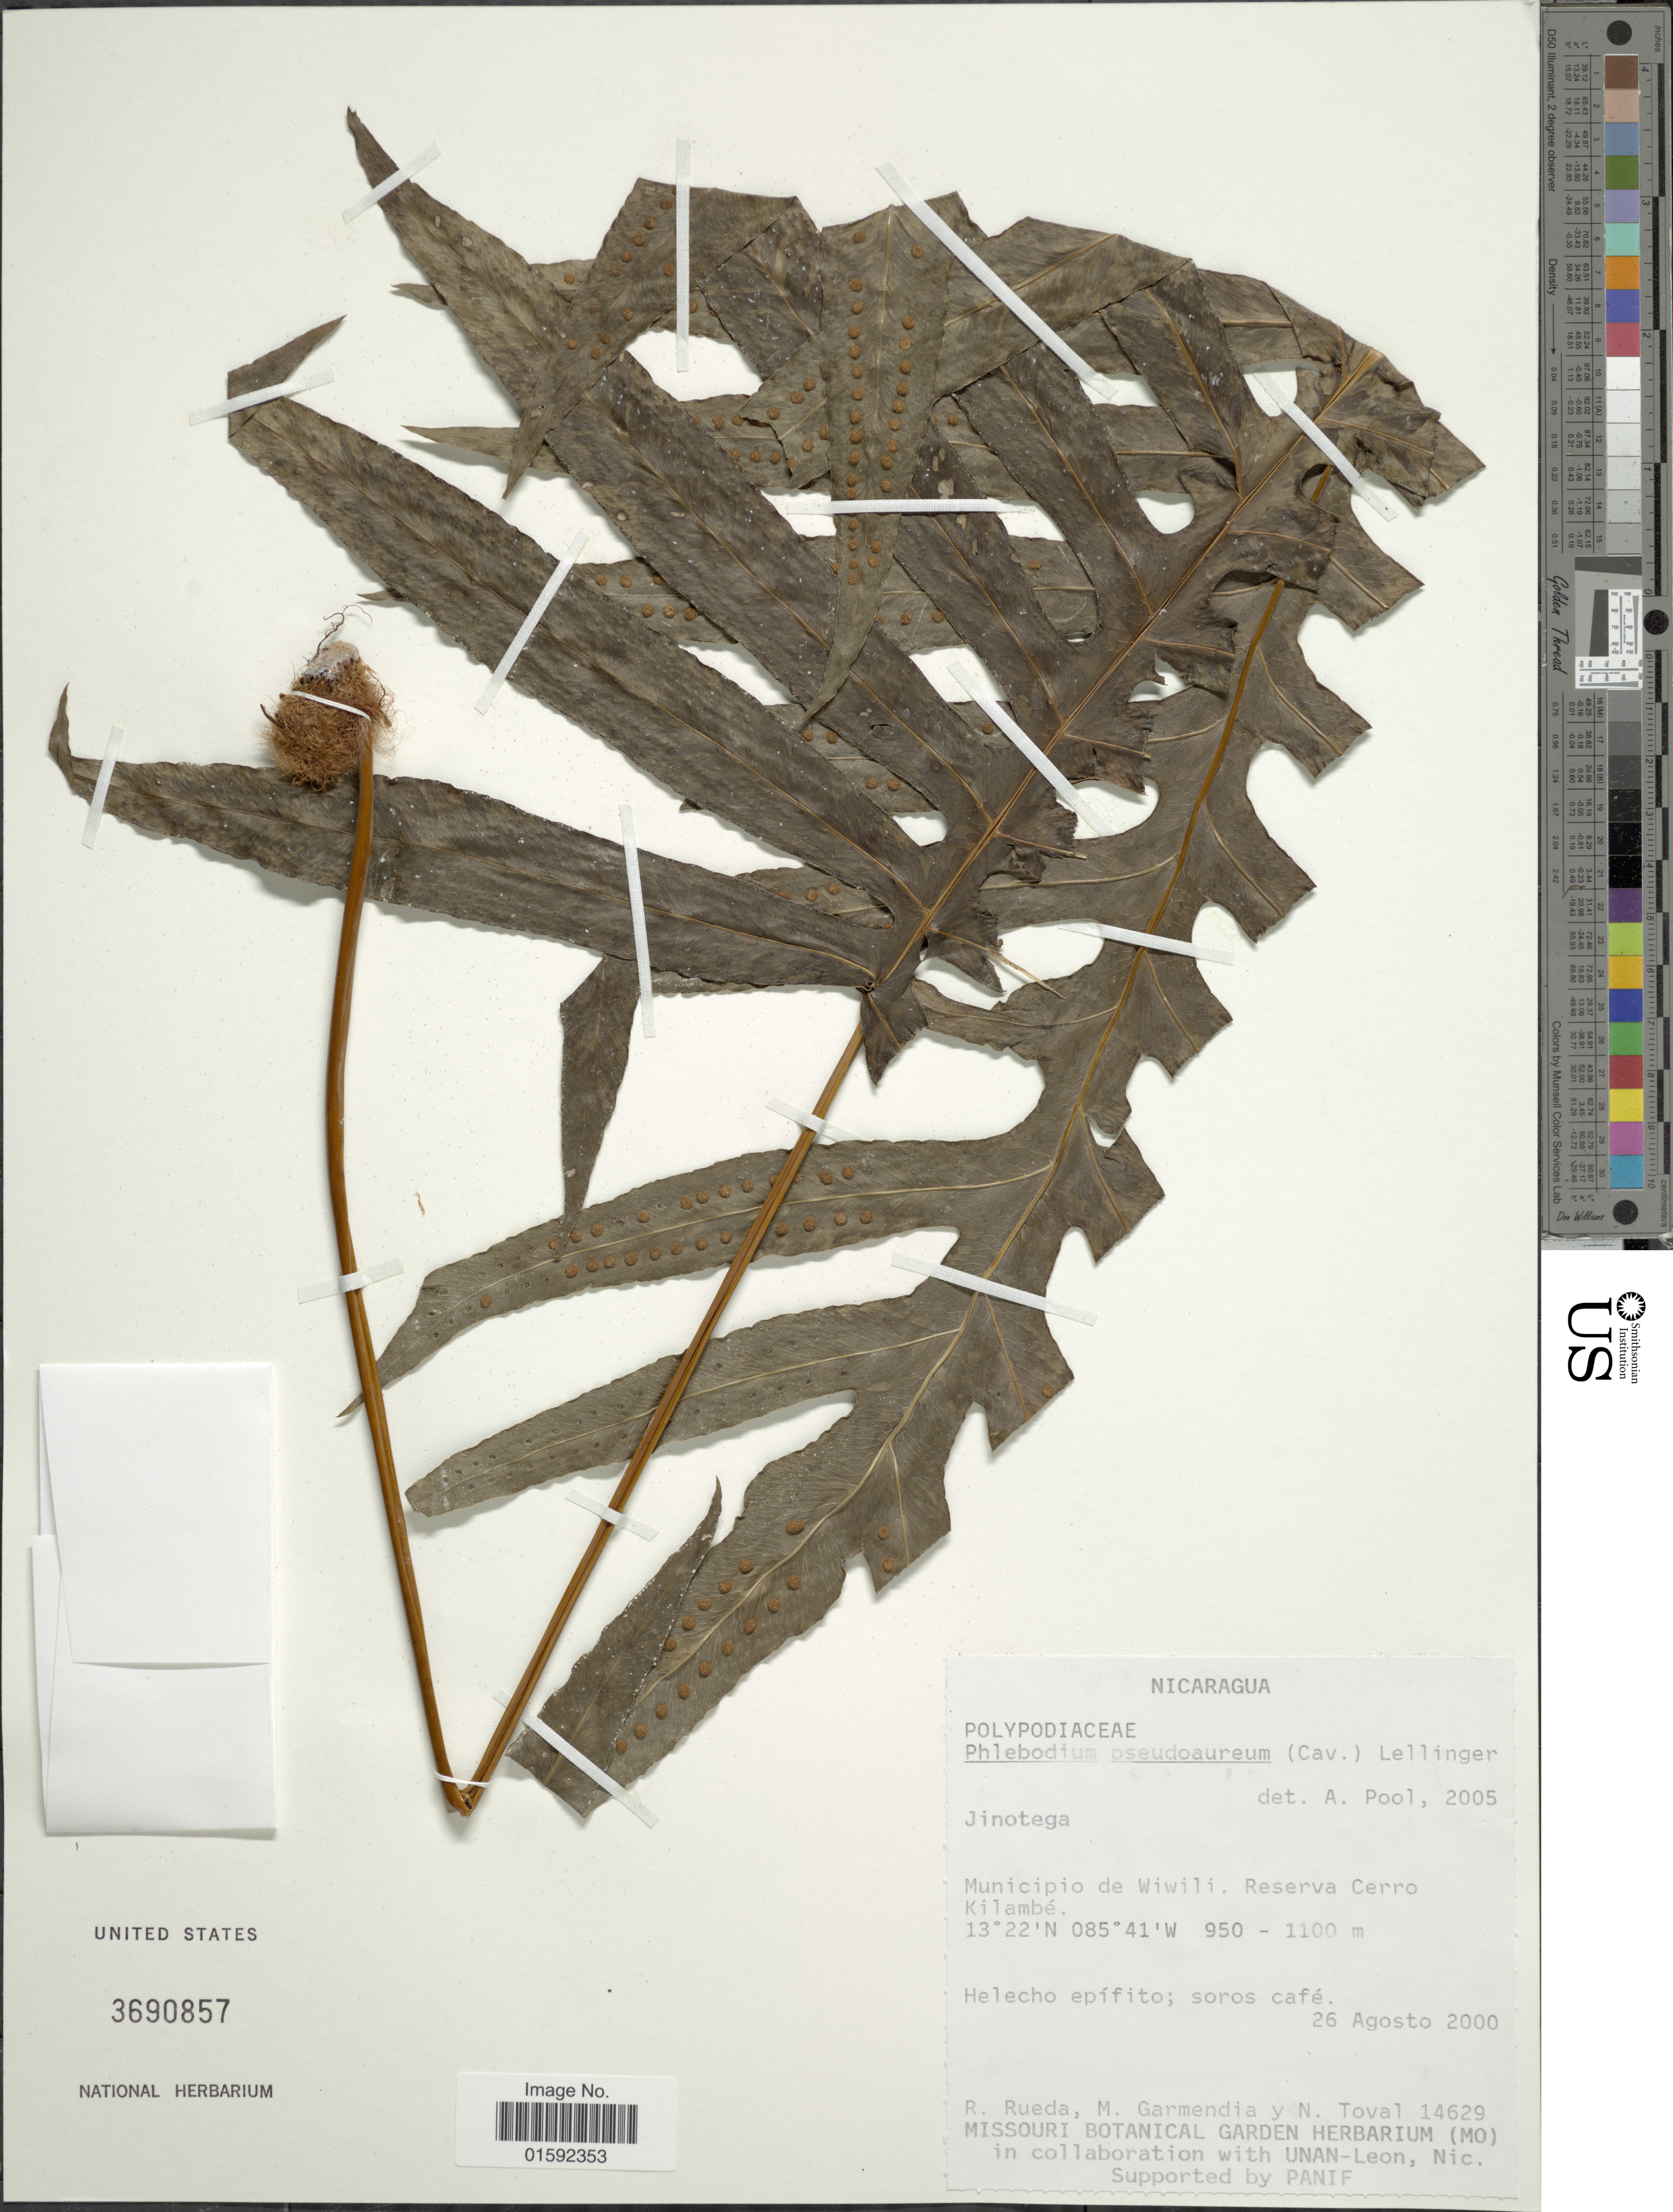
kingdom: Plantae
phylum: Tracheophyta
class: Polypodiopsida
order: Polypodiales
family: Polypodiaceae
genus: Phlebodium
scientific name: Phlebodium pseudoaureum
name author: (Cav.) Lellinger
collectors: R. Rueda, M. Garmendia & N. Toval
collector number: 14629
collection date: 2000-08-26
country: Nicaragua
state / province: Jinotega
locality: Nicaragua, Jinotega, Municipio de Wiwili, Reserva Cerro Kilambé.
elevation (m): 950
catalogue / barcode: US 3690857